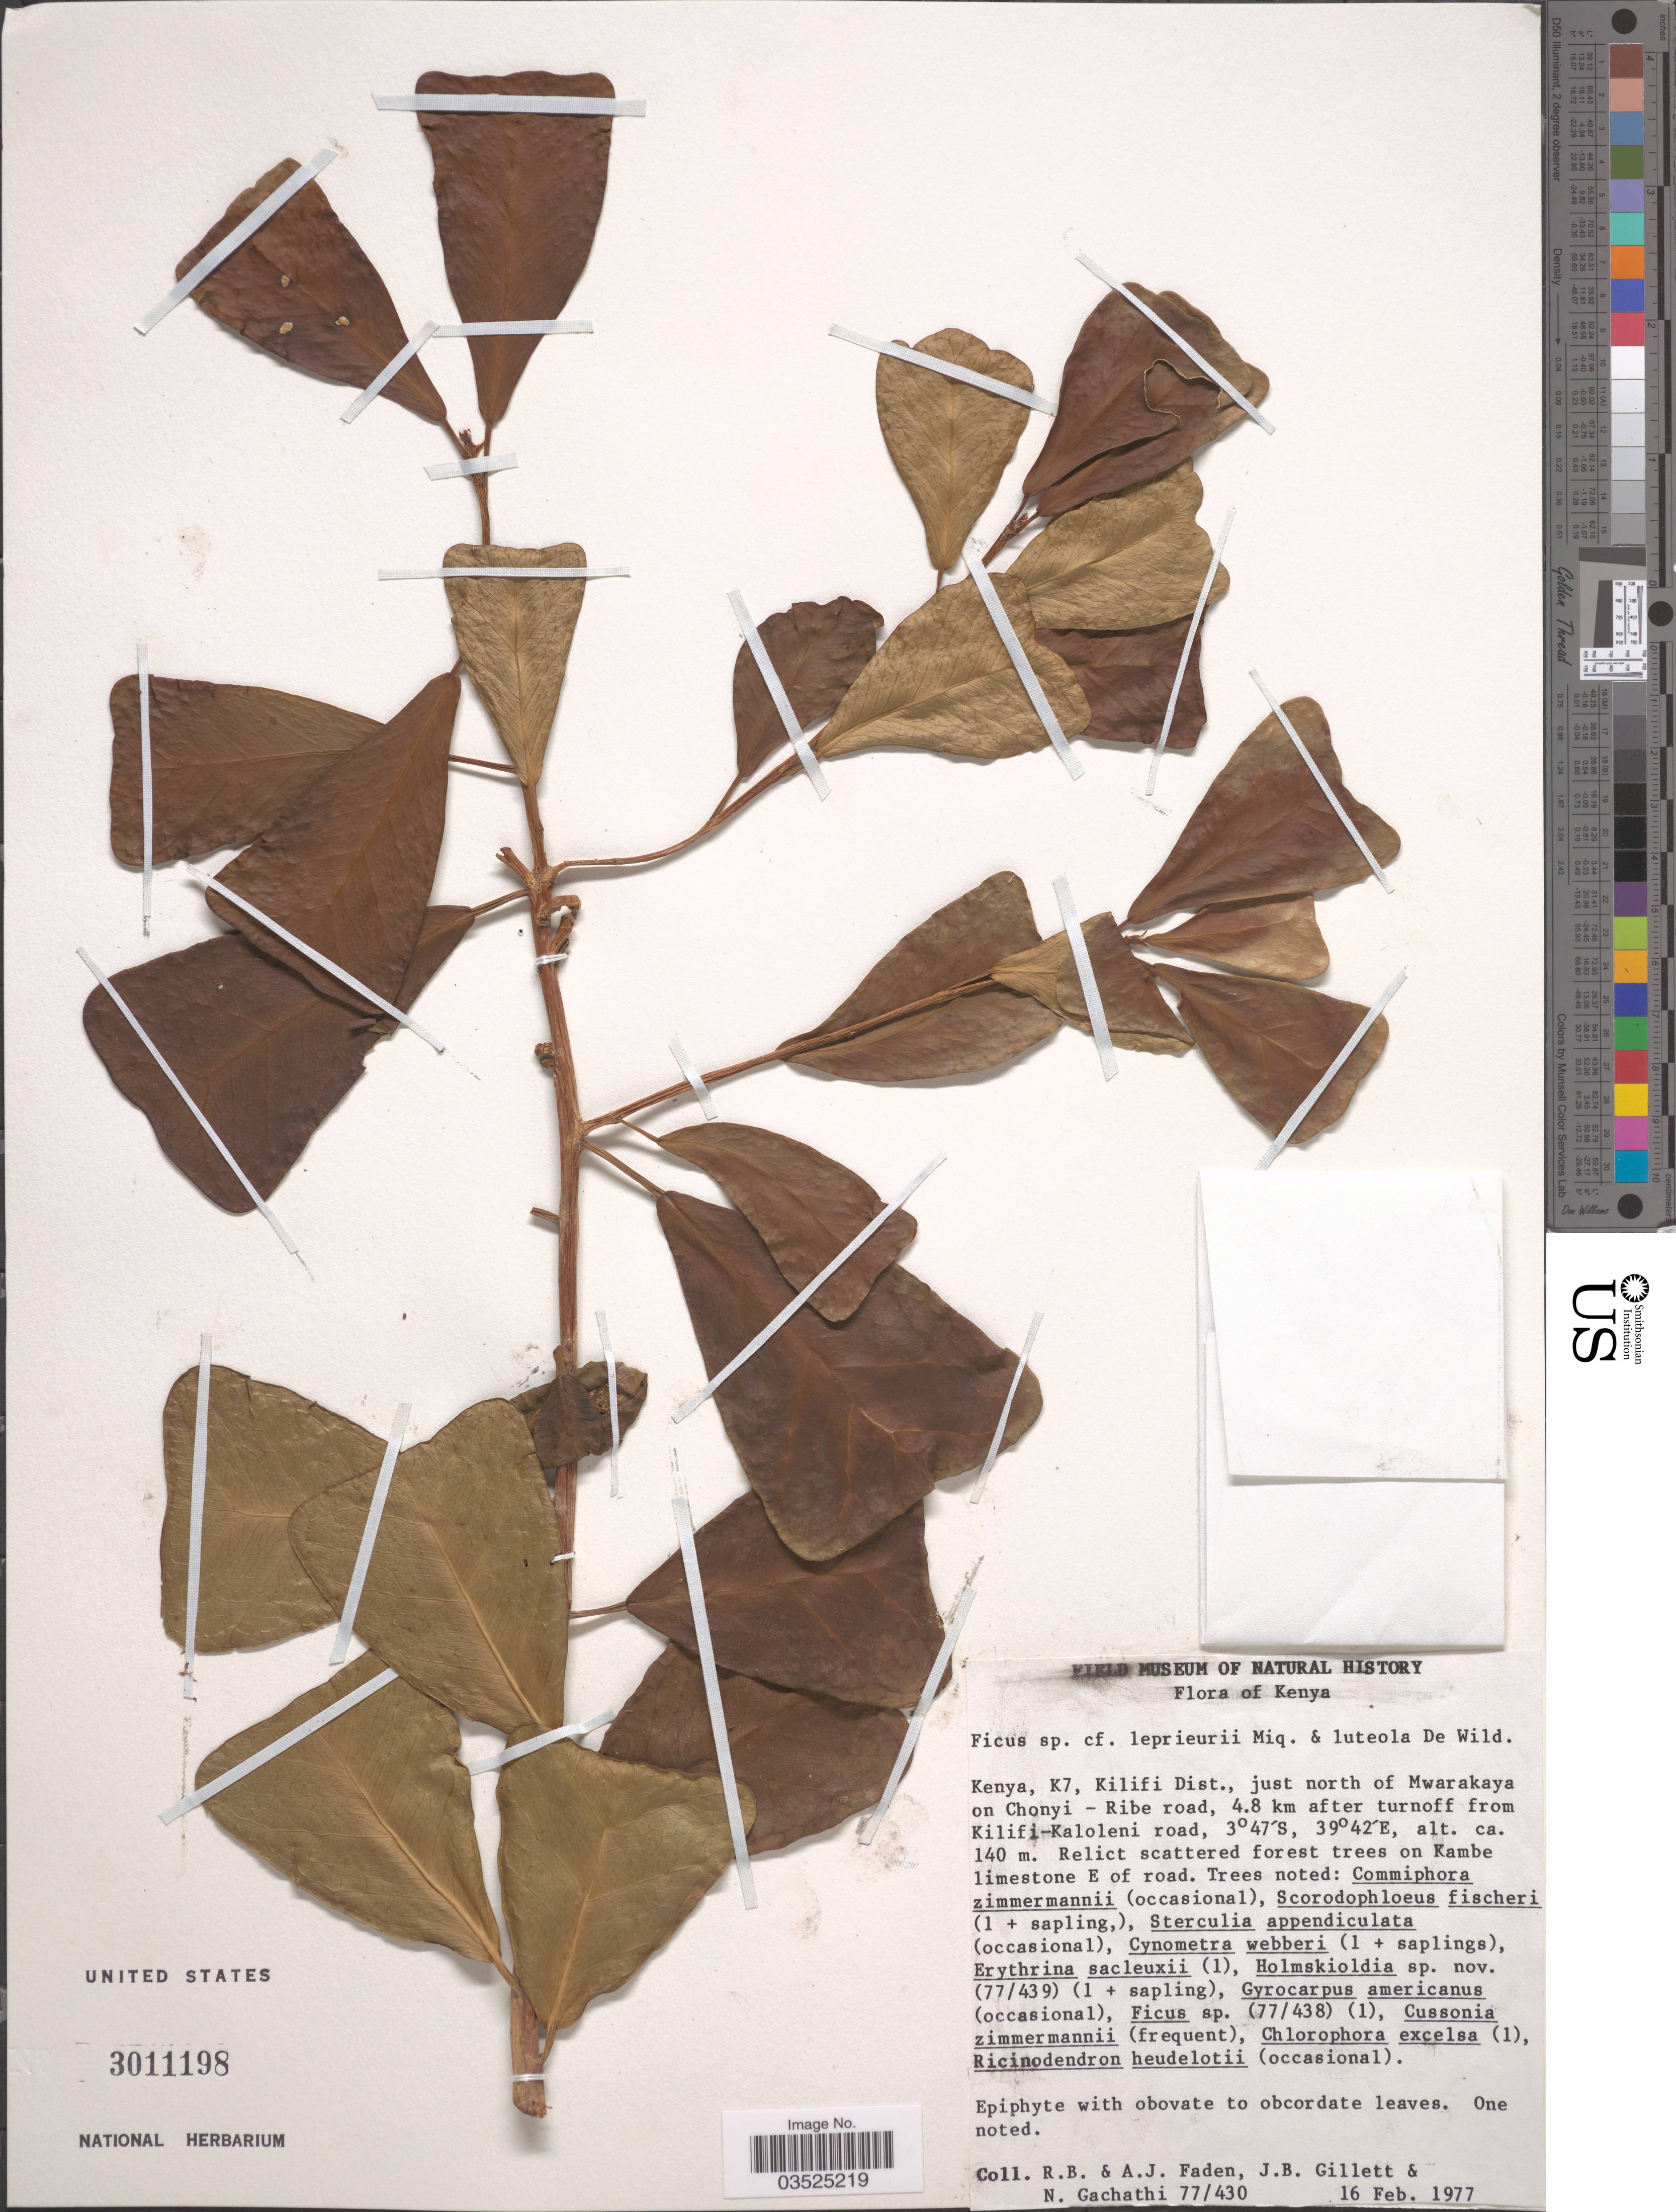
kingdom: Plantae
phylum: Tracheophyta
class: Magnoliopsida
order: Rosales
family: Moraceae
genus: Ficus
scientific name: Ficus leprieuri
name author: Miq.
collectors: R. B. Faden, A. J. Faden, J. B. Gillett & N. Gachathi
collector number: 77/430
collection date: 1977-02-16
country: Kenya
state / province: Kilifi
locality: K7, Kilifi Dist., just north of Mwarakaya on Chonyi - Ribe road, 4.8 km after turnoff from Kilifi-Kaloleni road.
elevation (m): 140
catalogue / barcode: US 3011198